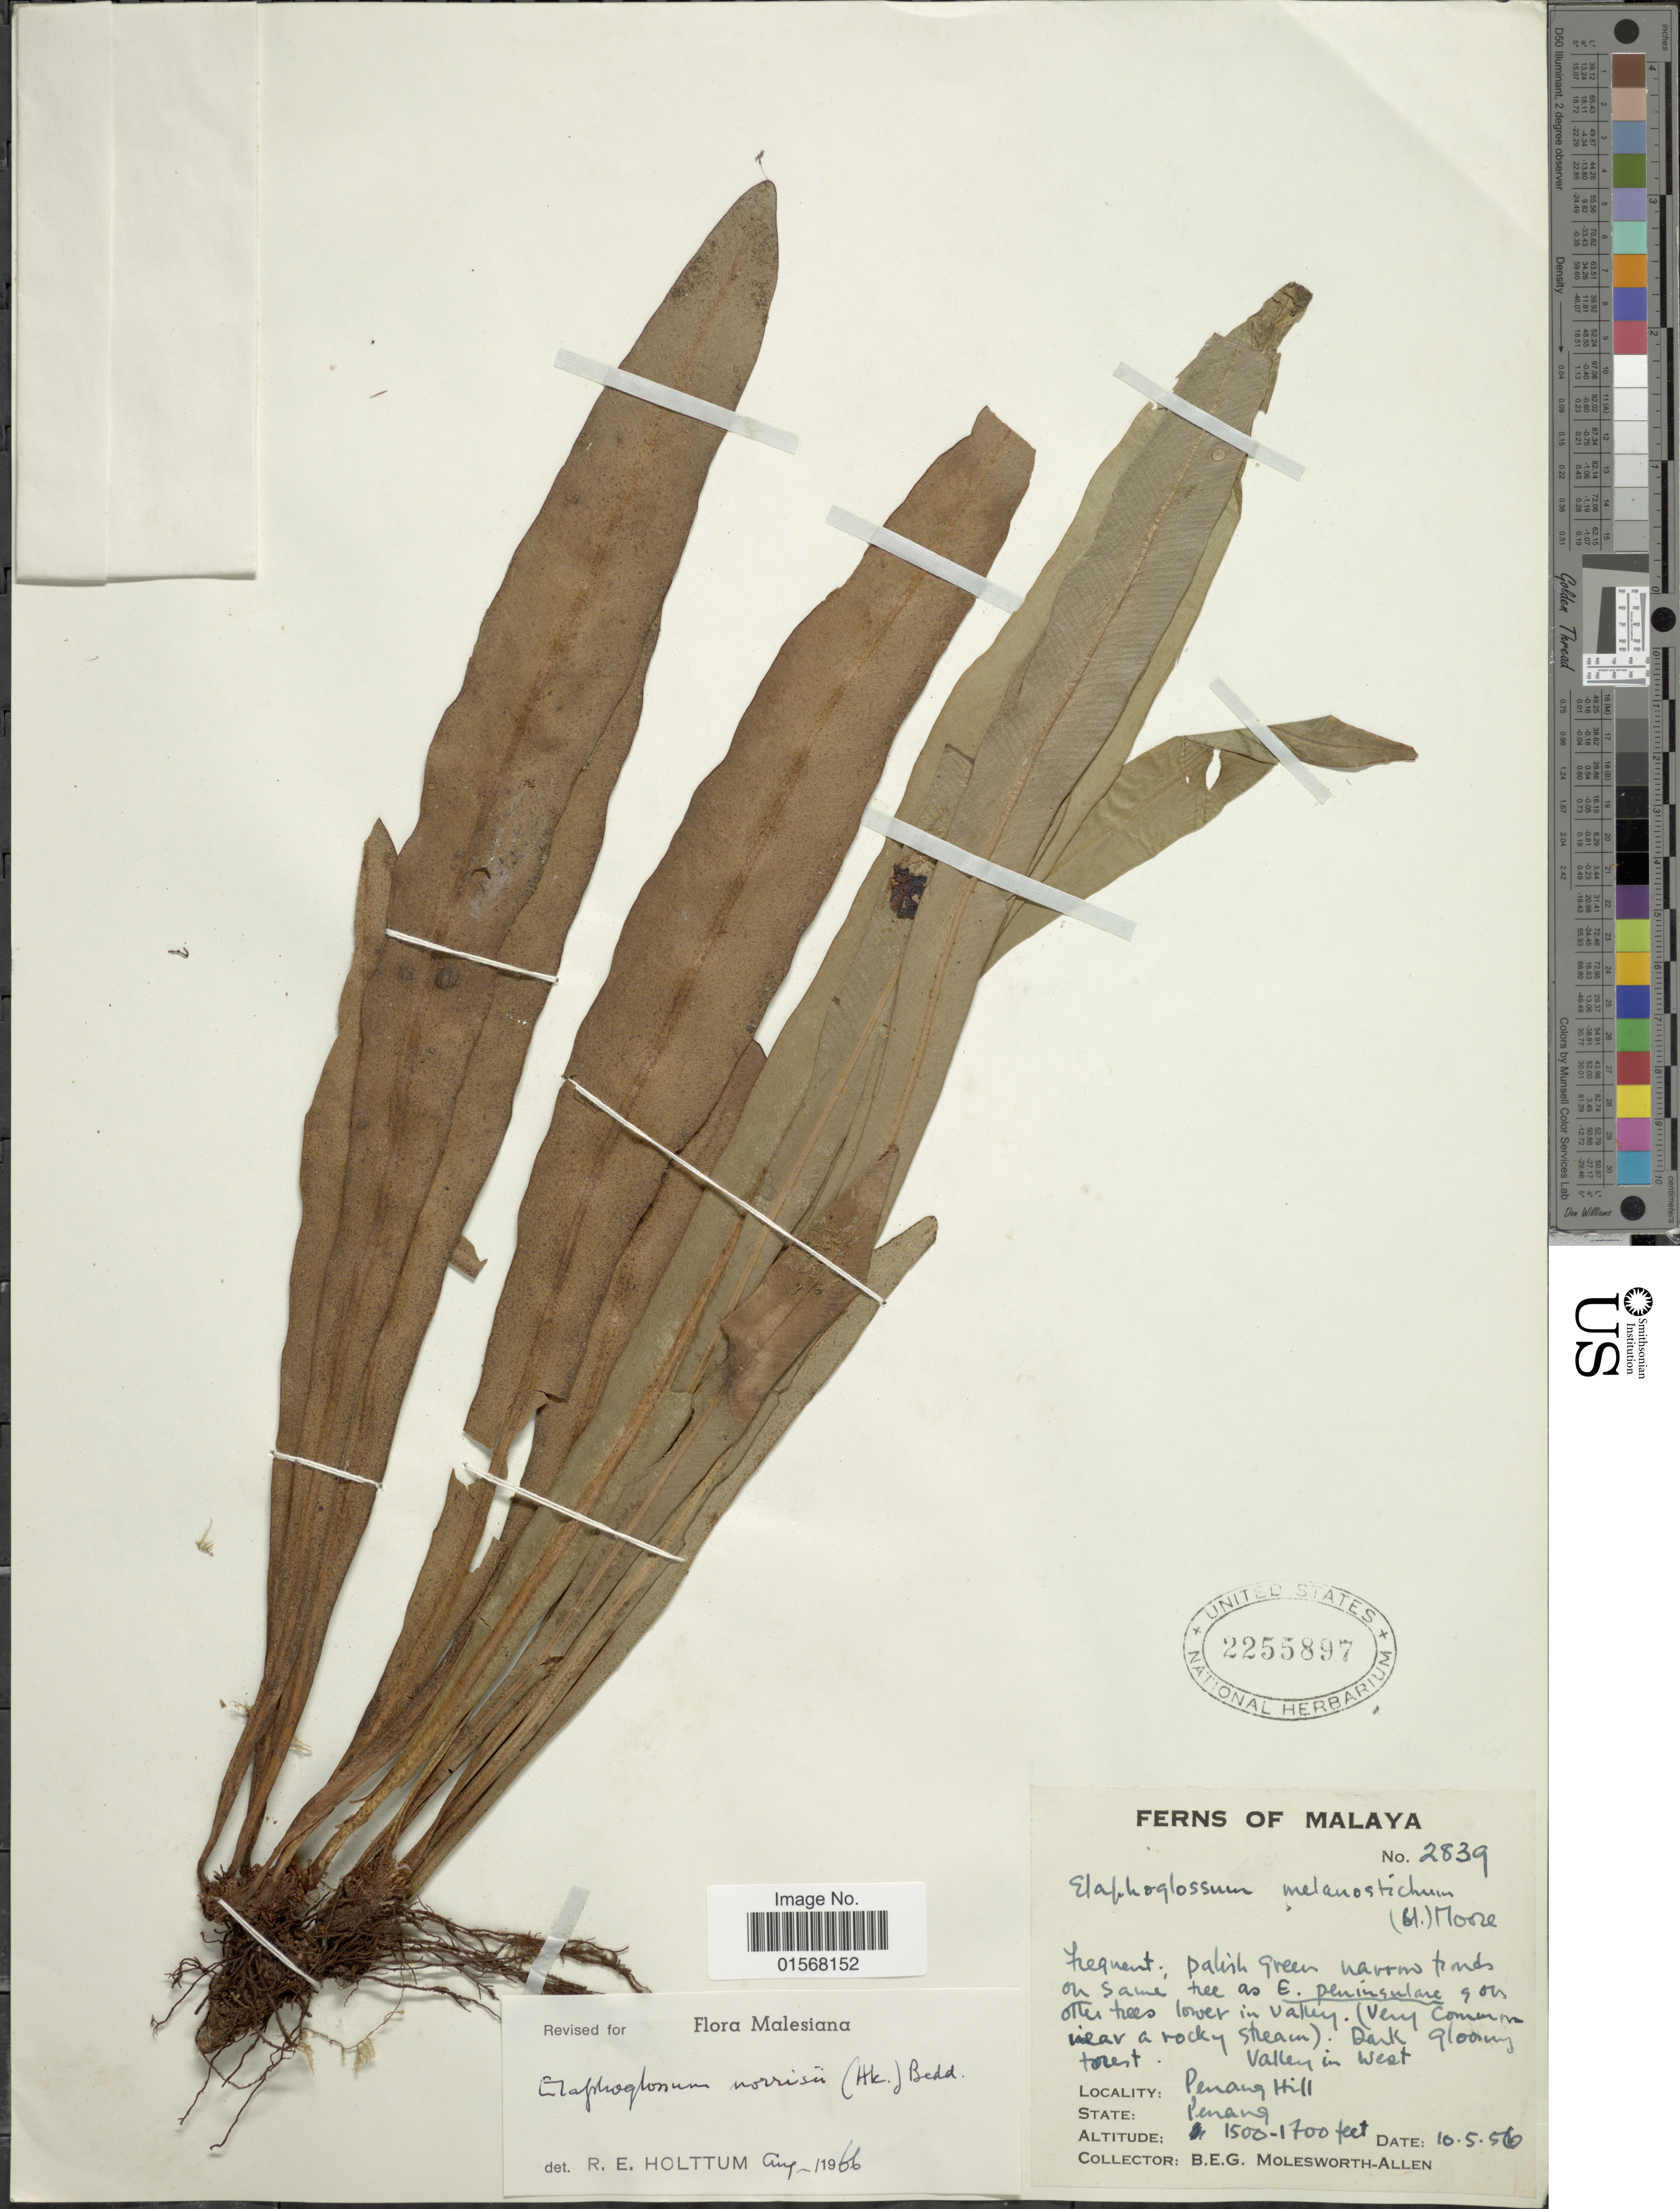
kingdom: Plantae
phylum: Tracheophyta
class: Polypodiopsida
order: Polypodiales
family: Dryopteridaceae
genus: Elaphoglossum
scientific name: Elaphoglossum norrisii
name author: (Hook.) Bedd.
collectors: B. E. G. Molesworth-Allen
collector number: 2839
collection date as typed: Transcribed d/m/y: 10/5/56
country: Malaysia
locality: Valley in West, Malaya, Penang Hill, State: Penang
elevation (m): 457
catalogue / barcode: US 2255897